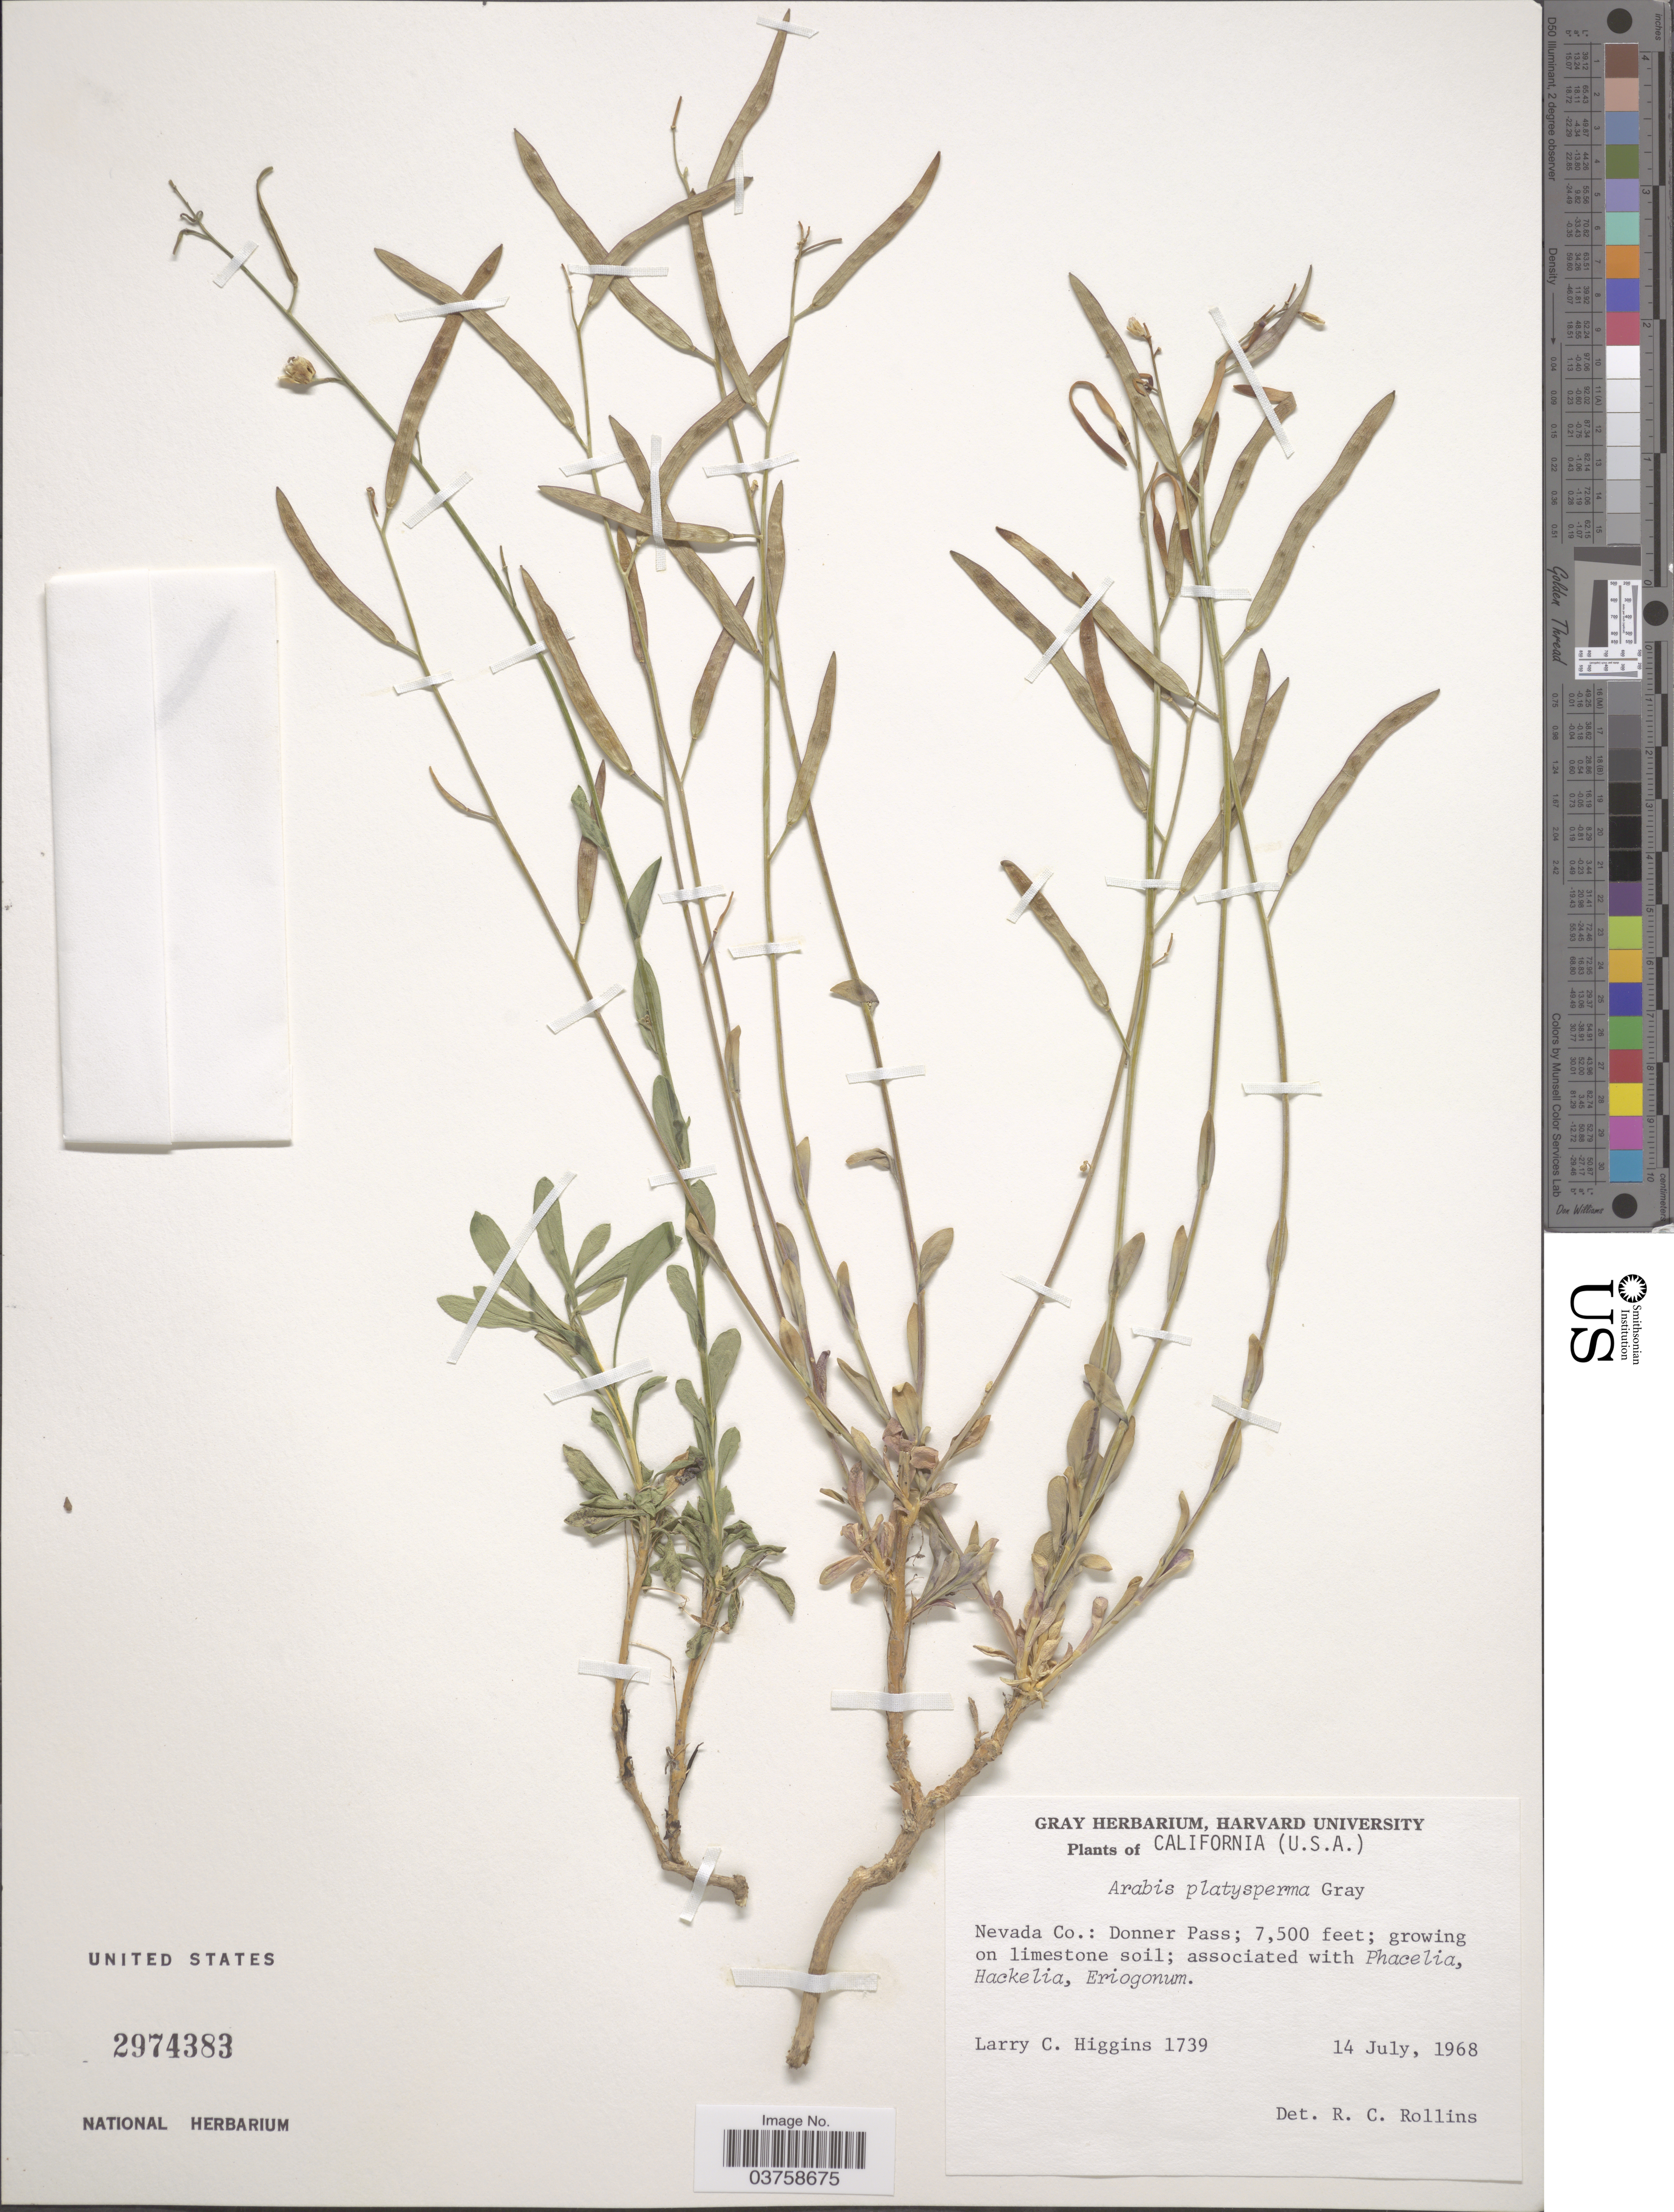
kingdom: Plantae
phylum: Tracheophyta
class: Magnoliopsida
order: Brassicales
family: Brassicaceae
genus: Arabis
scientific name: Arabis platysperma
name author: A. Gray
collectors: L. Higgins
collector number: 1739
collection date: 1968-07-14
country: United States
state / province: California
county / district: Nevada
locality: Nevada Co.: Donner Pass.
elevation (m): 2286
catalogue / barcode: US 2974383